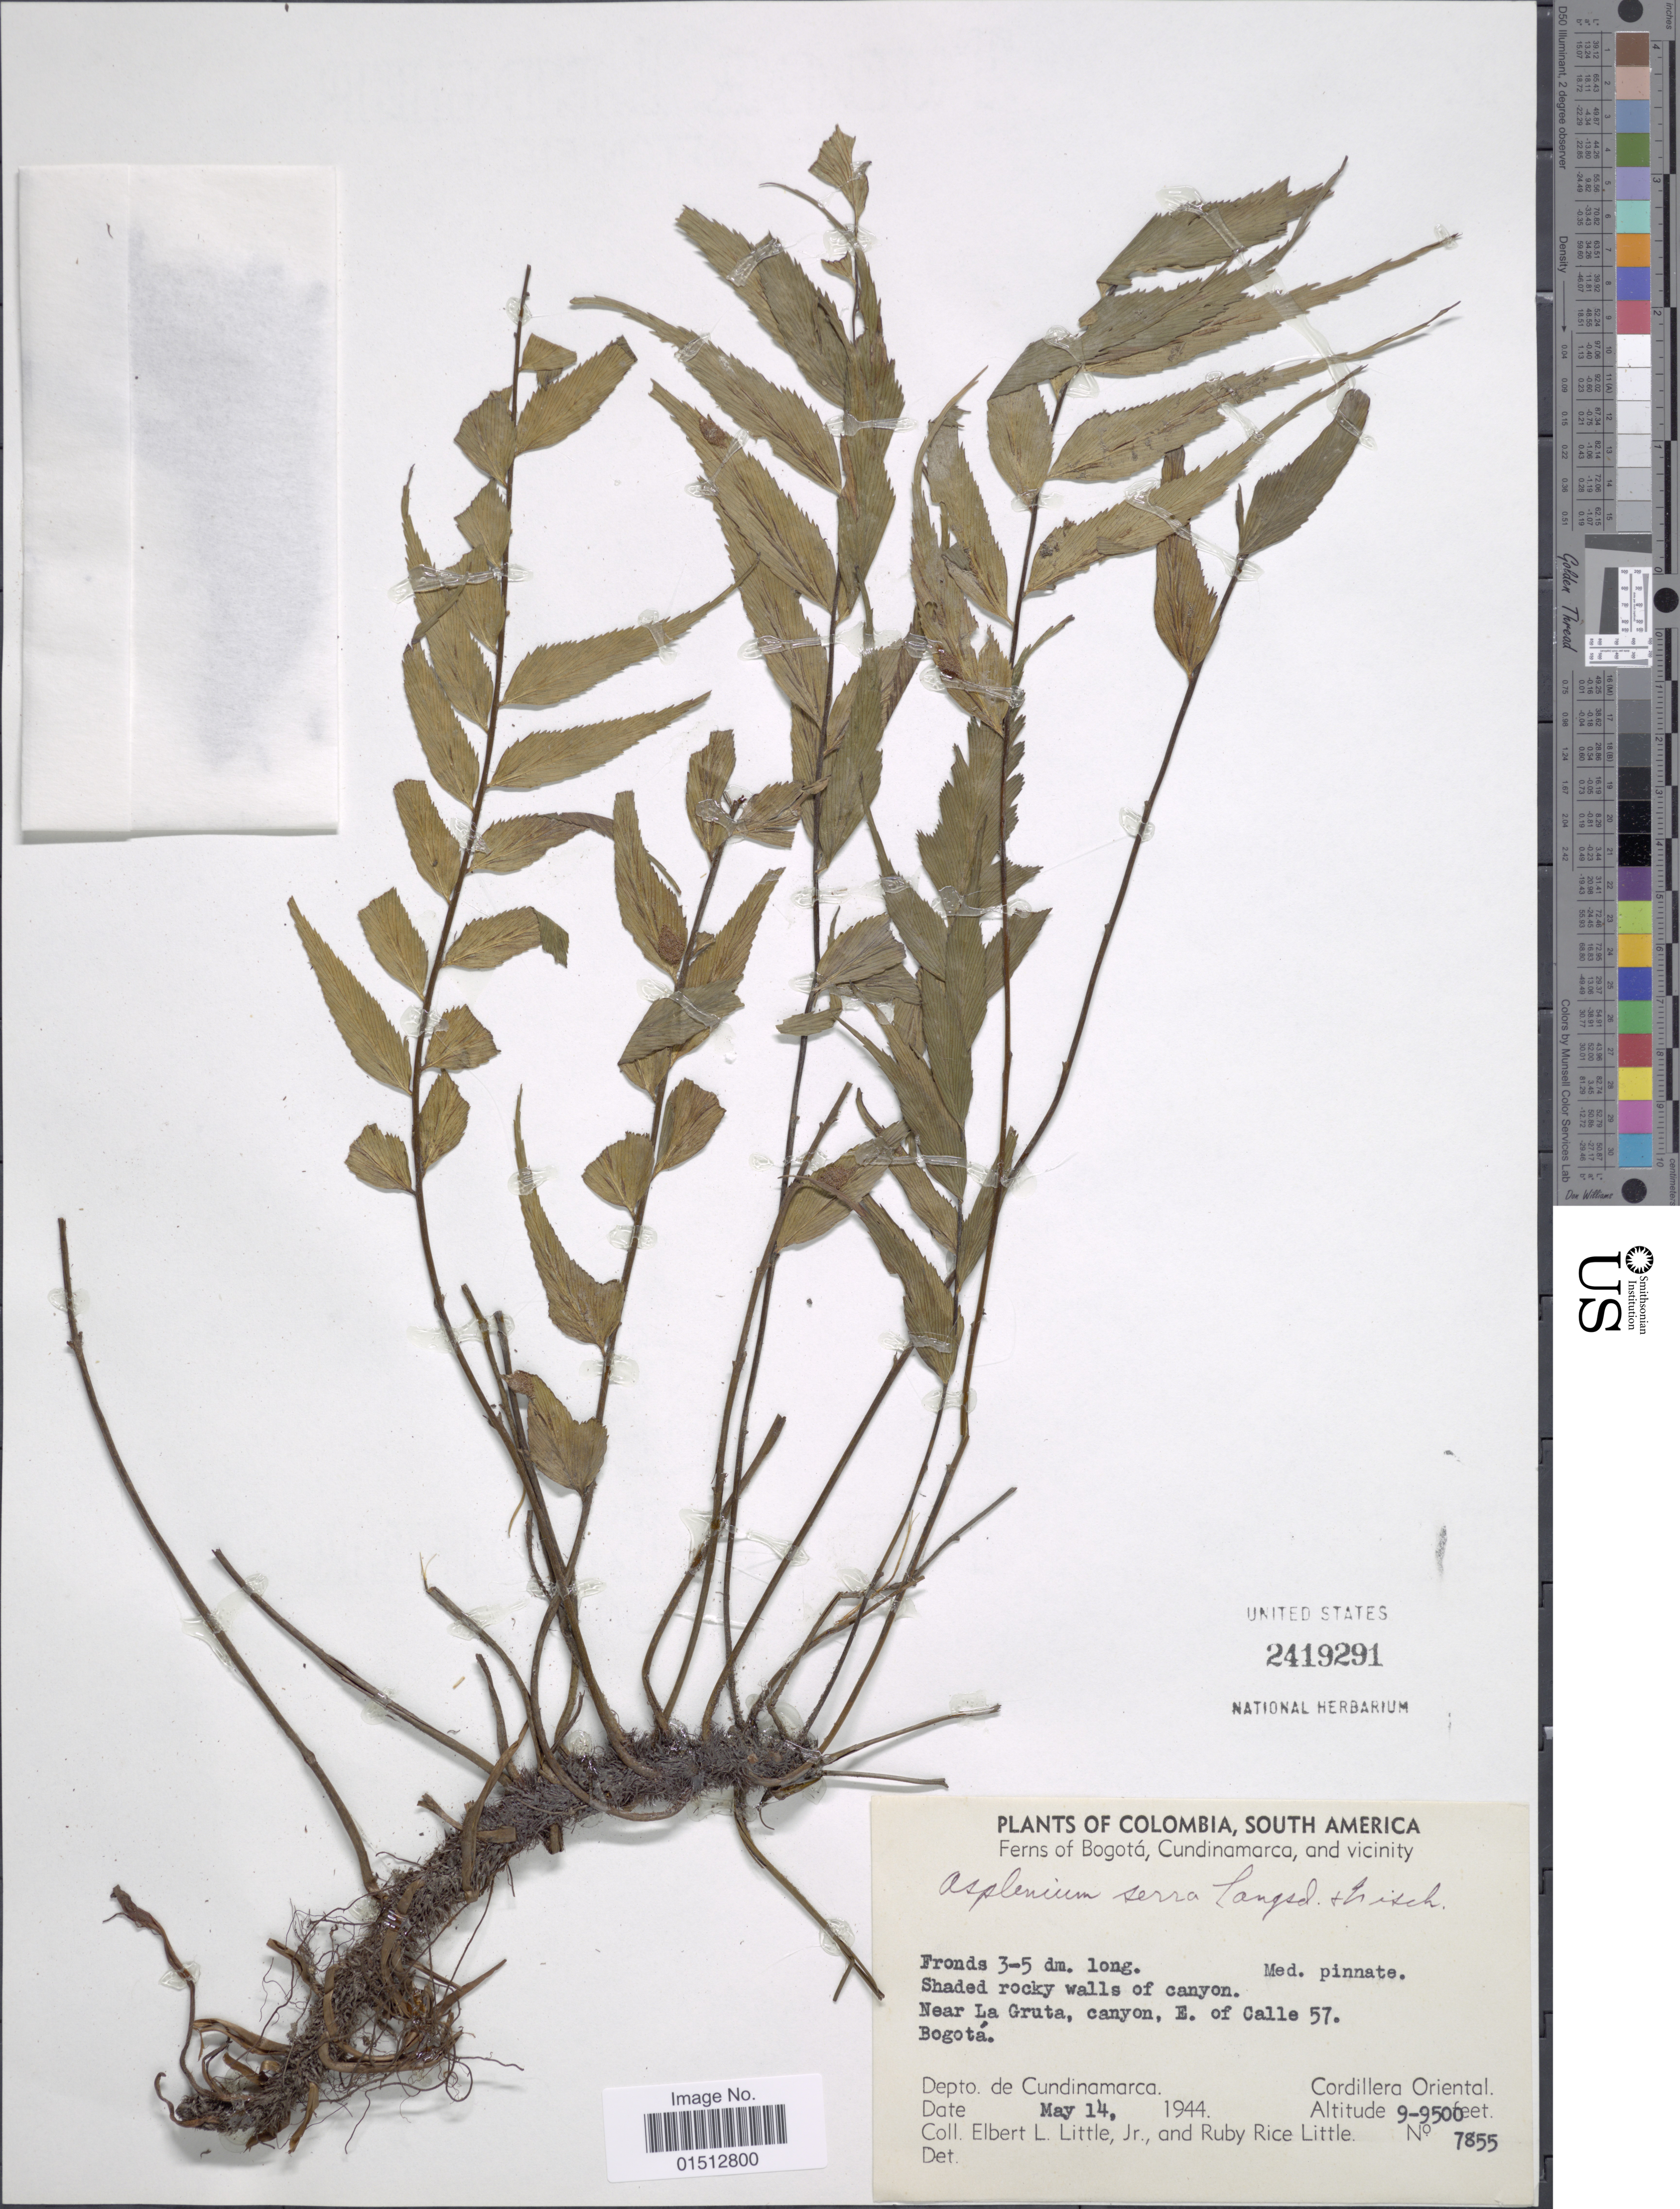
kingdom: Plantae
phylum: Tracheophyta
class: Polypodiopsida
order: Polypodiales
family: Aspleniaceae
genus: Asplenium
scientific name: Asplenium serra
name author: Langsd. & Fisch.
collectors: E. L. Little & R. R. Little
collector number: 7855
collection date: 1944-05-14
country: Colombia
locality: Colombia, South America, Bogota, Cundinamarca, and vicinity. Near La Gruta, canyon, E. of Calle 57, Bogota. Depto. Cundinamarca, Cordillera Oriental.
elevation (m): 2743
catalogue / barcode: US 2419291